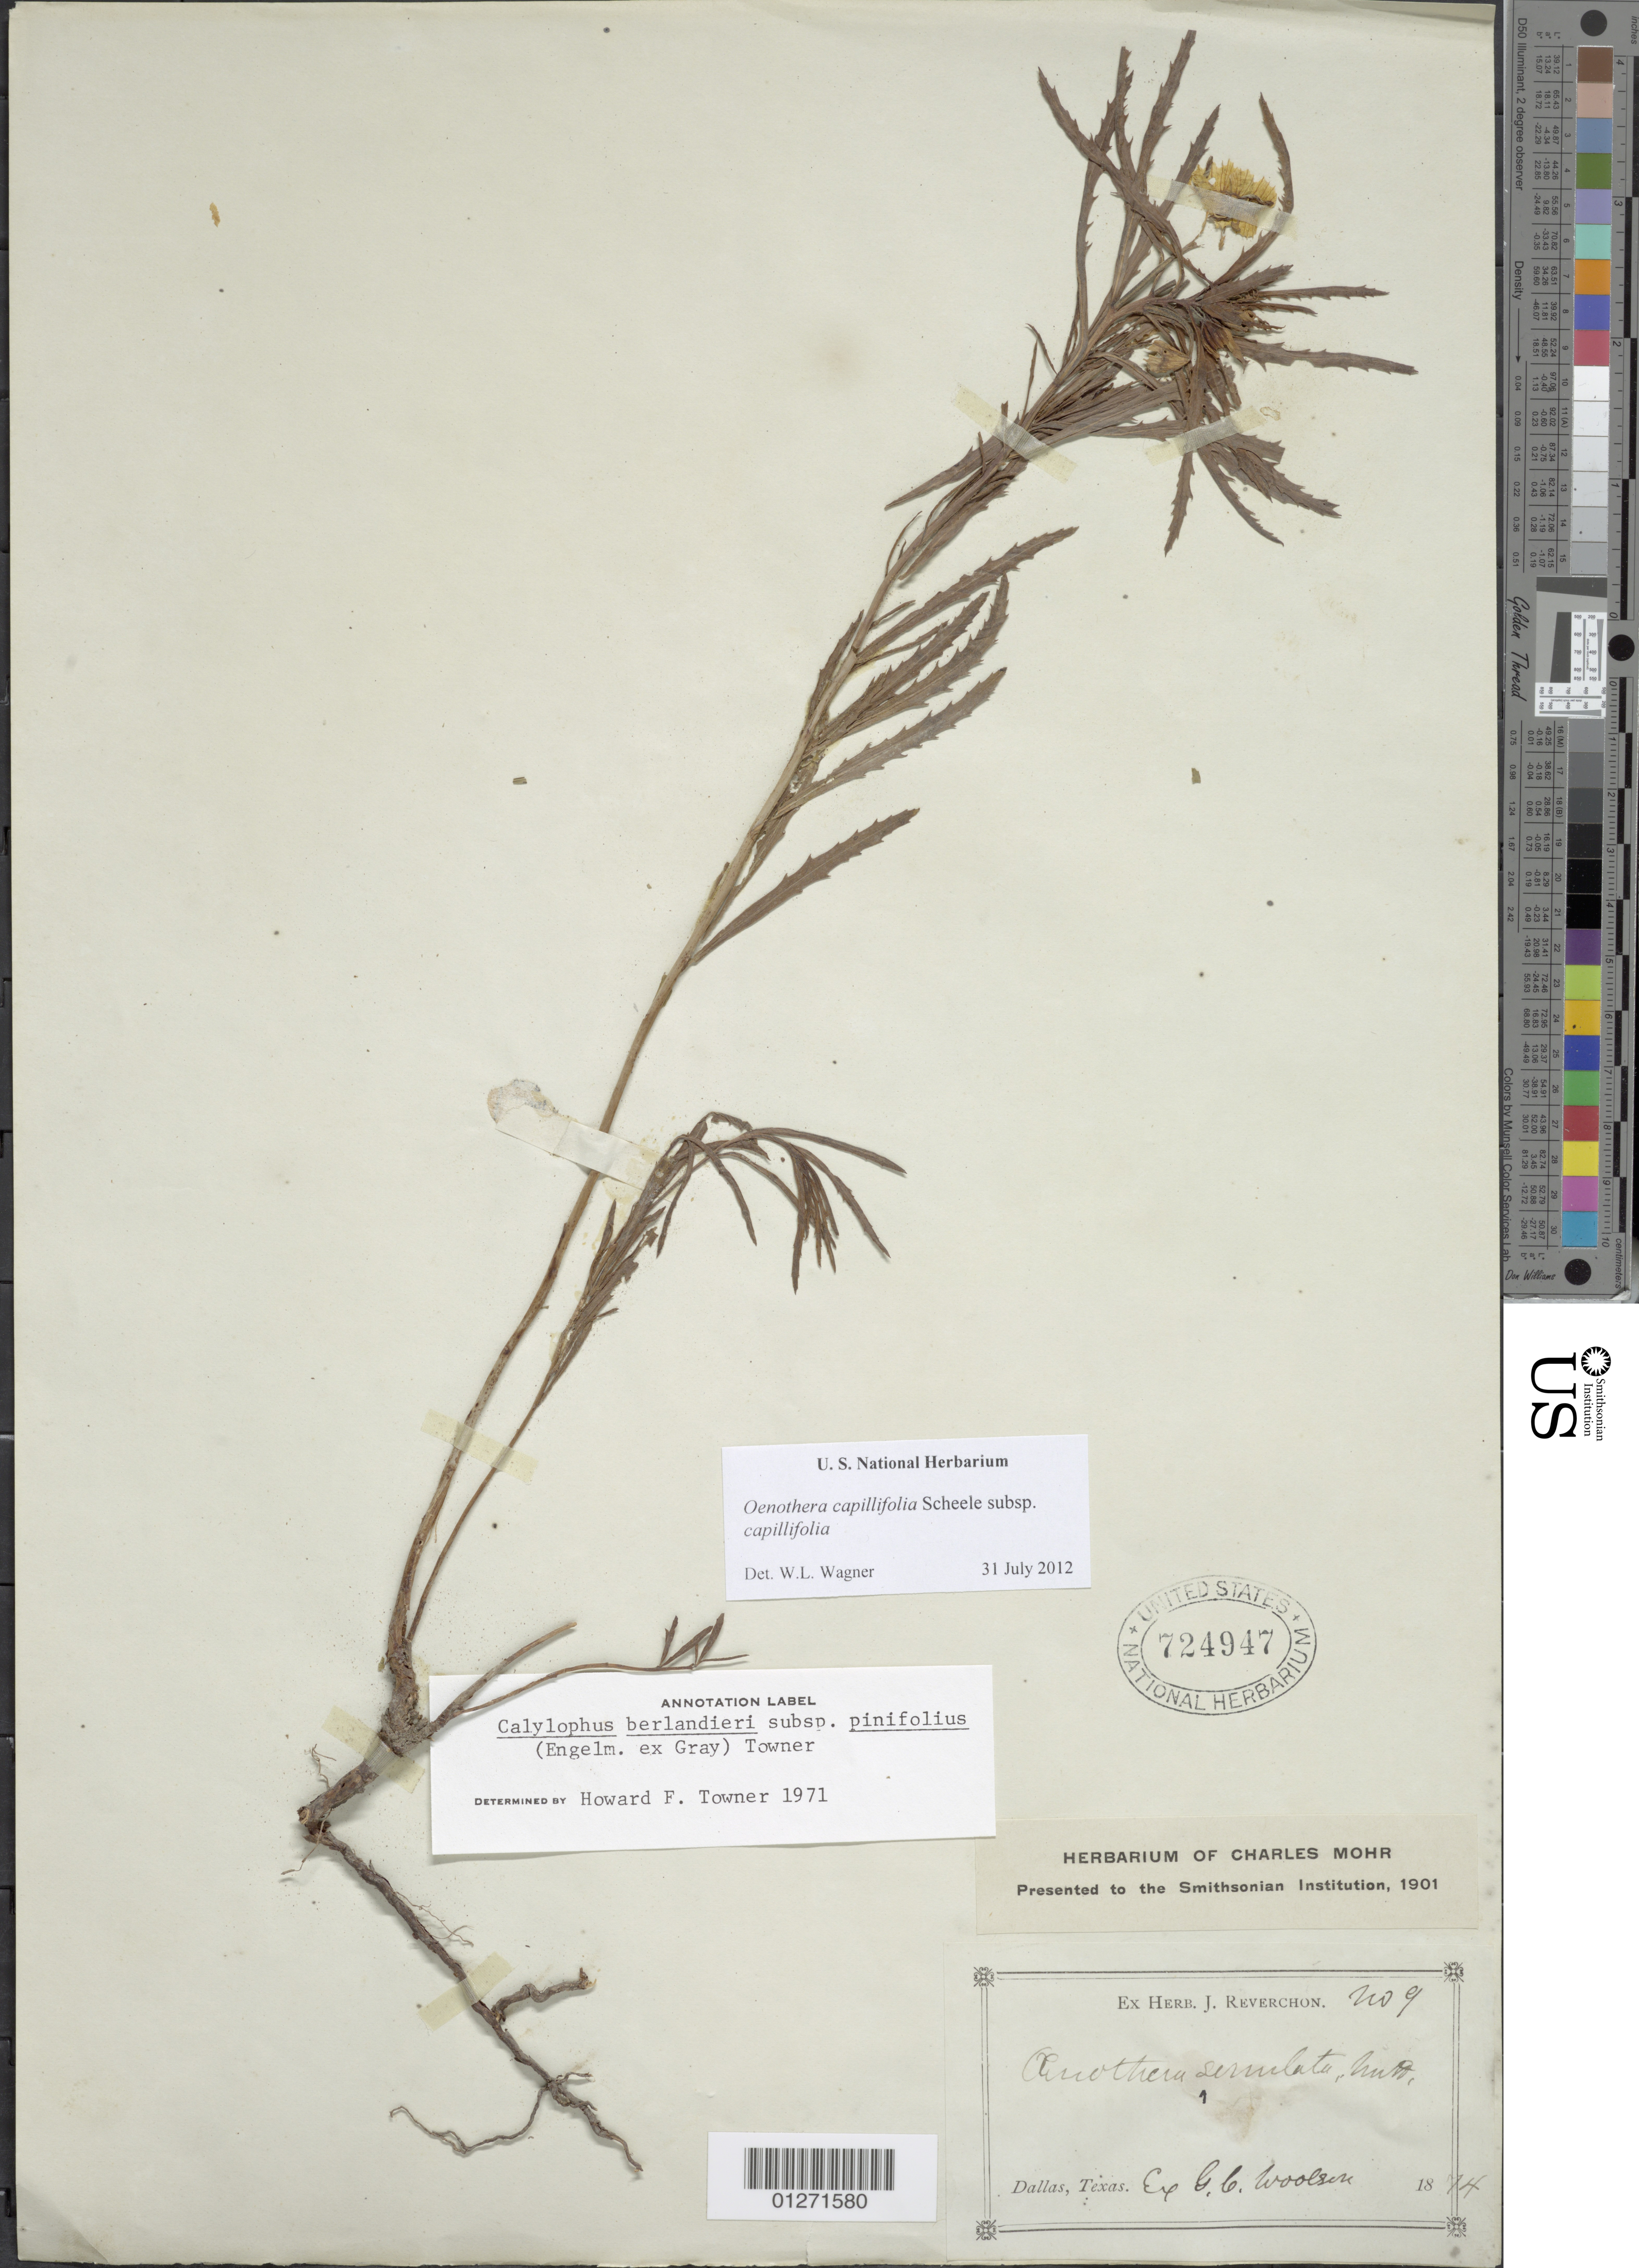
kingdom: Plantae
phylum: Tracheophyta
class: Magnoliopsida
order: Myrtales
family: Onagraceae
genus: Oenothera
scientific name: Oenothera capillifolia subsp. capillifolia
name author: Scheele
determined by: Wagner, W. L., (BOT), Smithsonian Institution - National Museum of Natural History (UNITED STATES)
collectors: G. C. Woolson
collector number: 9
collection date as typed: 1874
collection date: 1874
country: United States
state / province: Texas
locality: Dallas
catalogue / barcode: US 724947